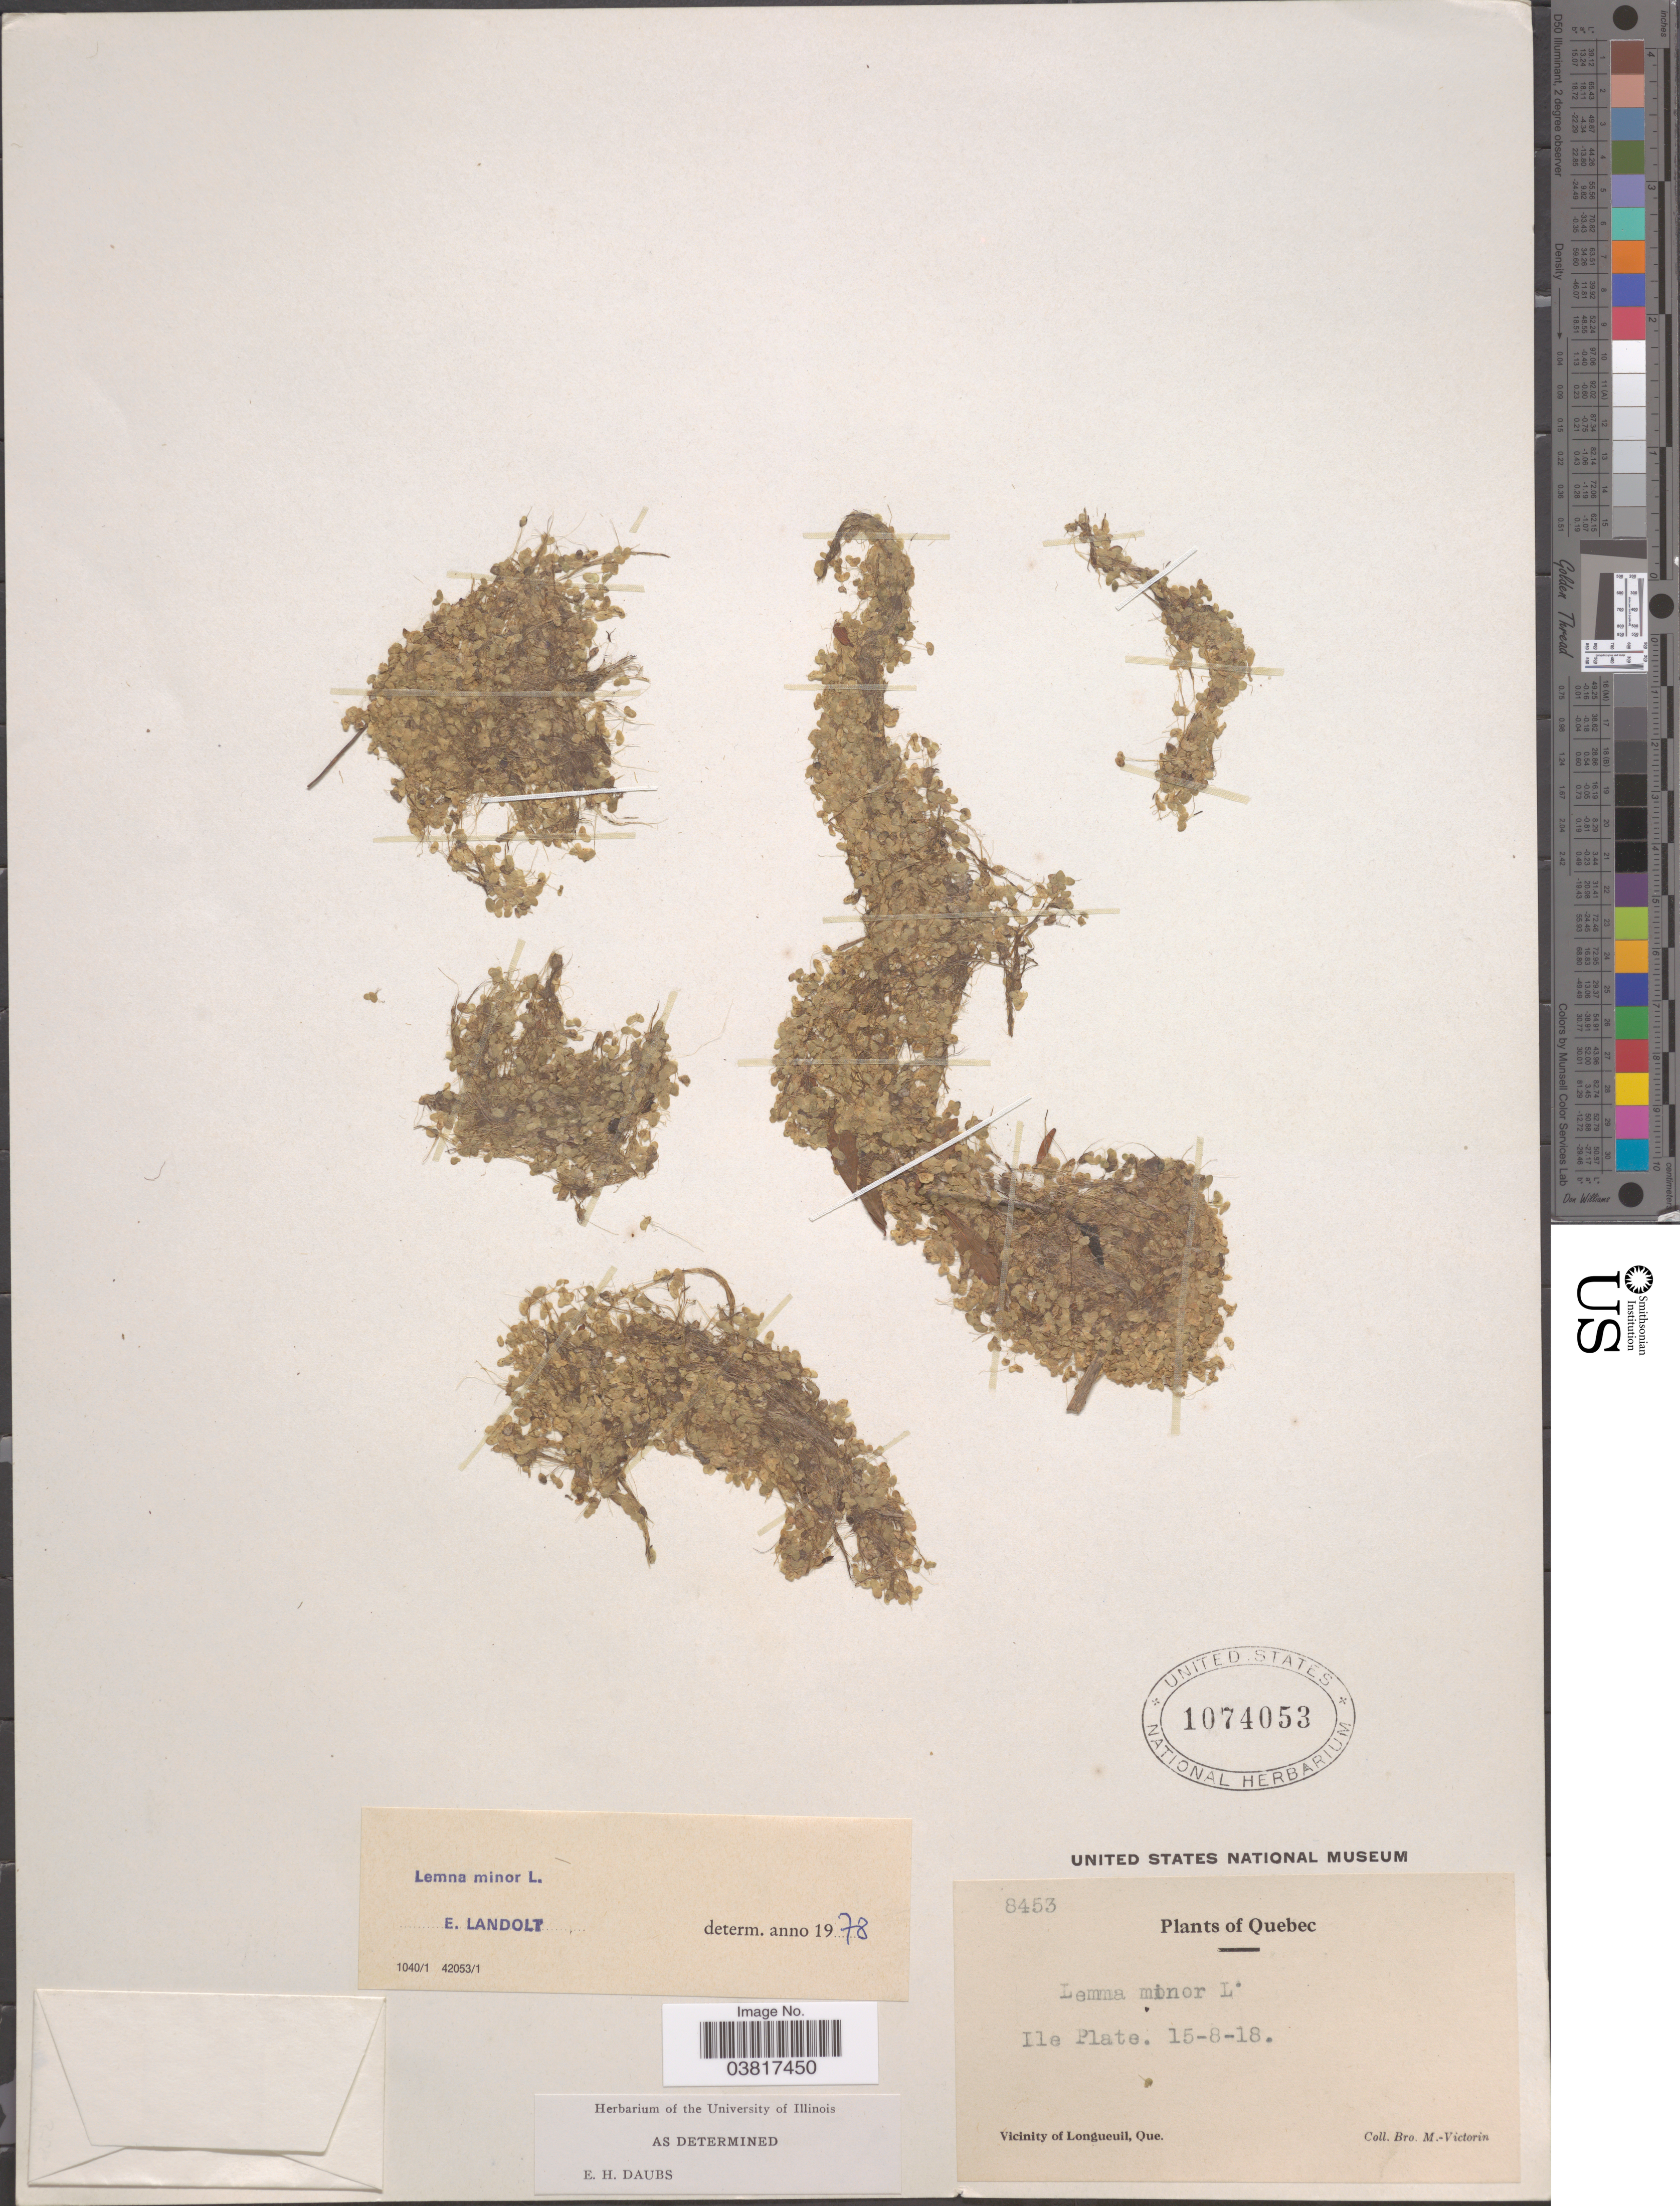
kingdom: Plantae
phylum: Tracheophyta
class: Liliopsida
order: Alismatales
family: Araceae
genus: Lemna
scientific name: Lemna minor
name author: L.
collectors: Fr. Marie-Victorin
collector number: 8453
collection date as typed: Transcribed d/m/y: 15/8/18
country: Canada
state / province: Quebec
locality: Ile Plate. Vicinity of Longueuil.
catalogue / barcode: US 1074053